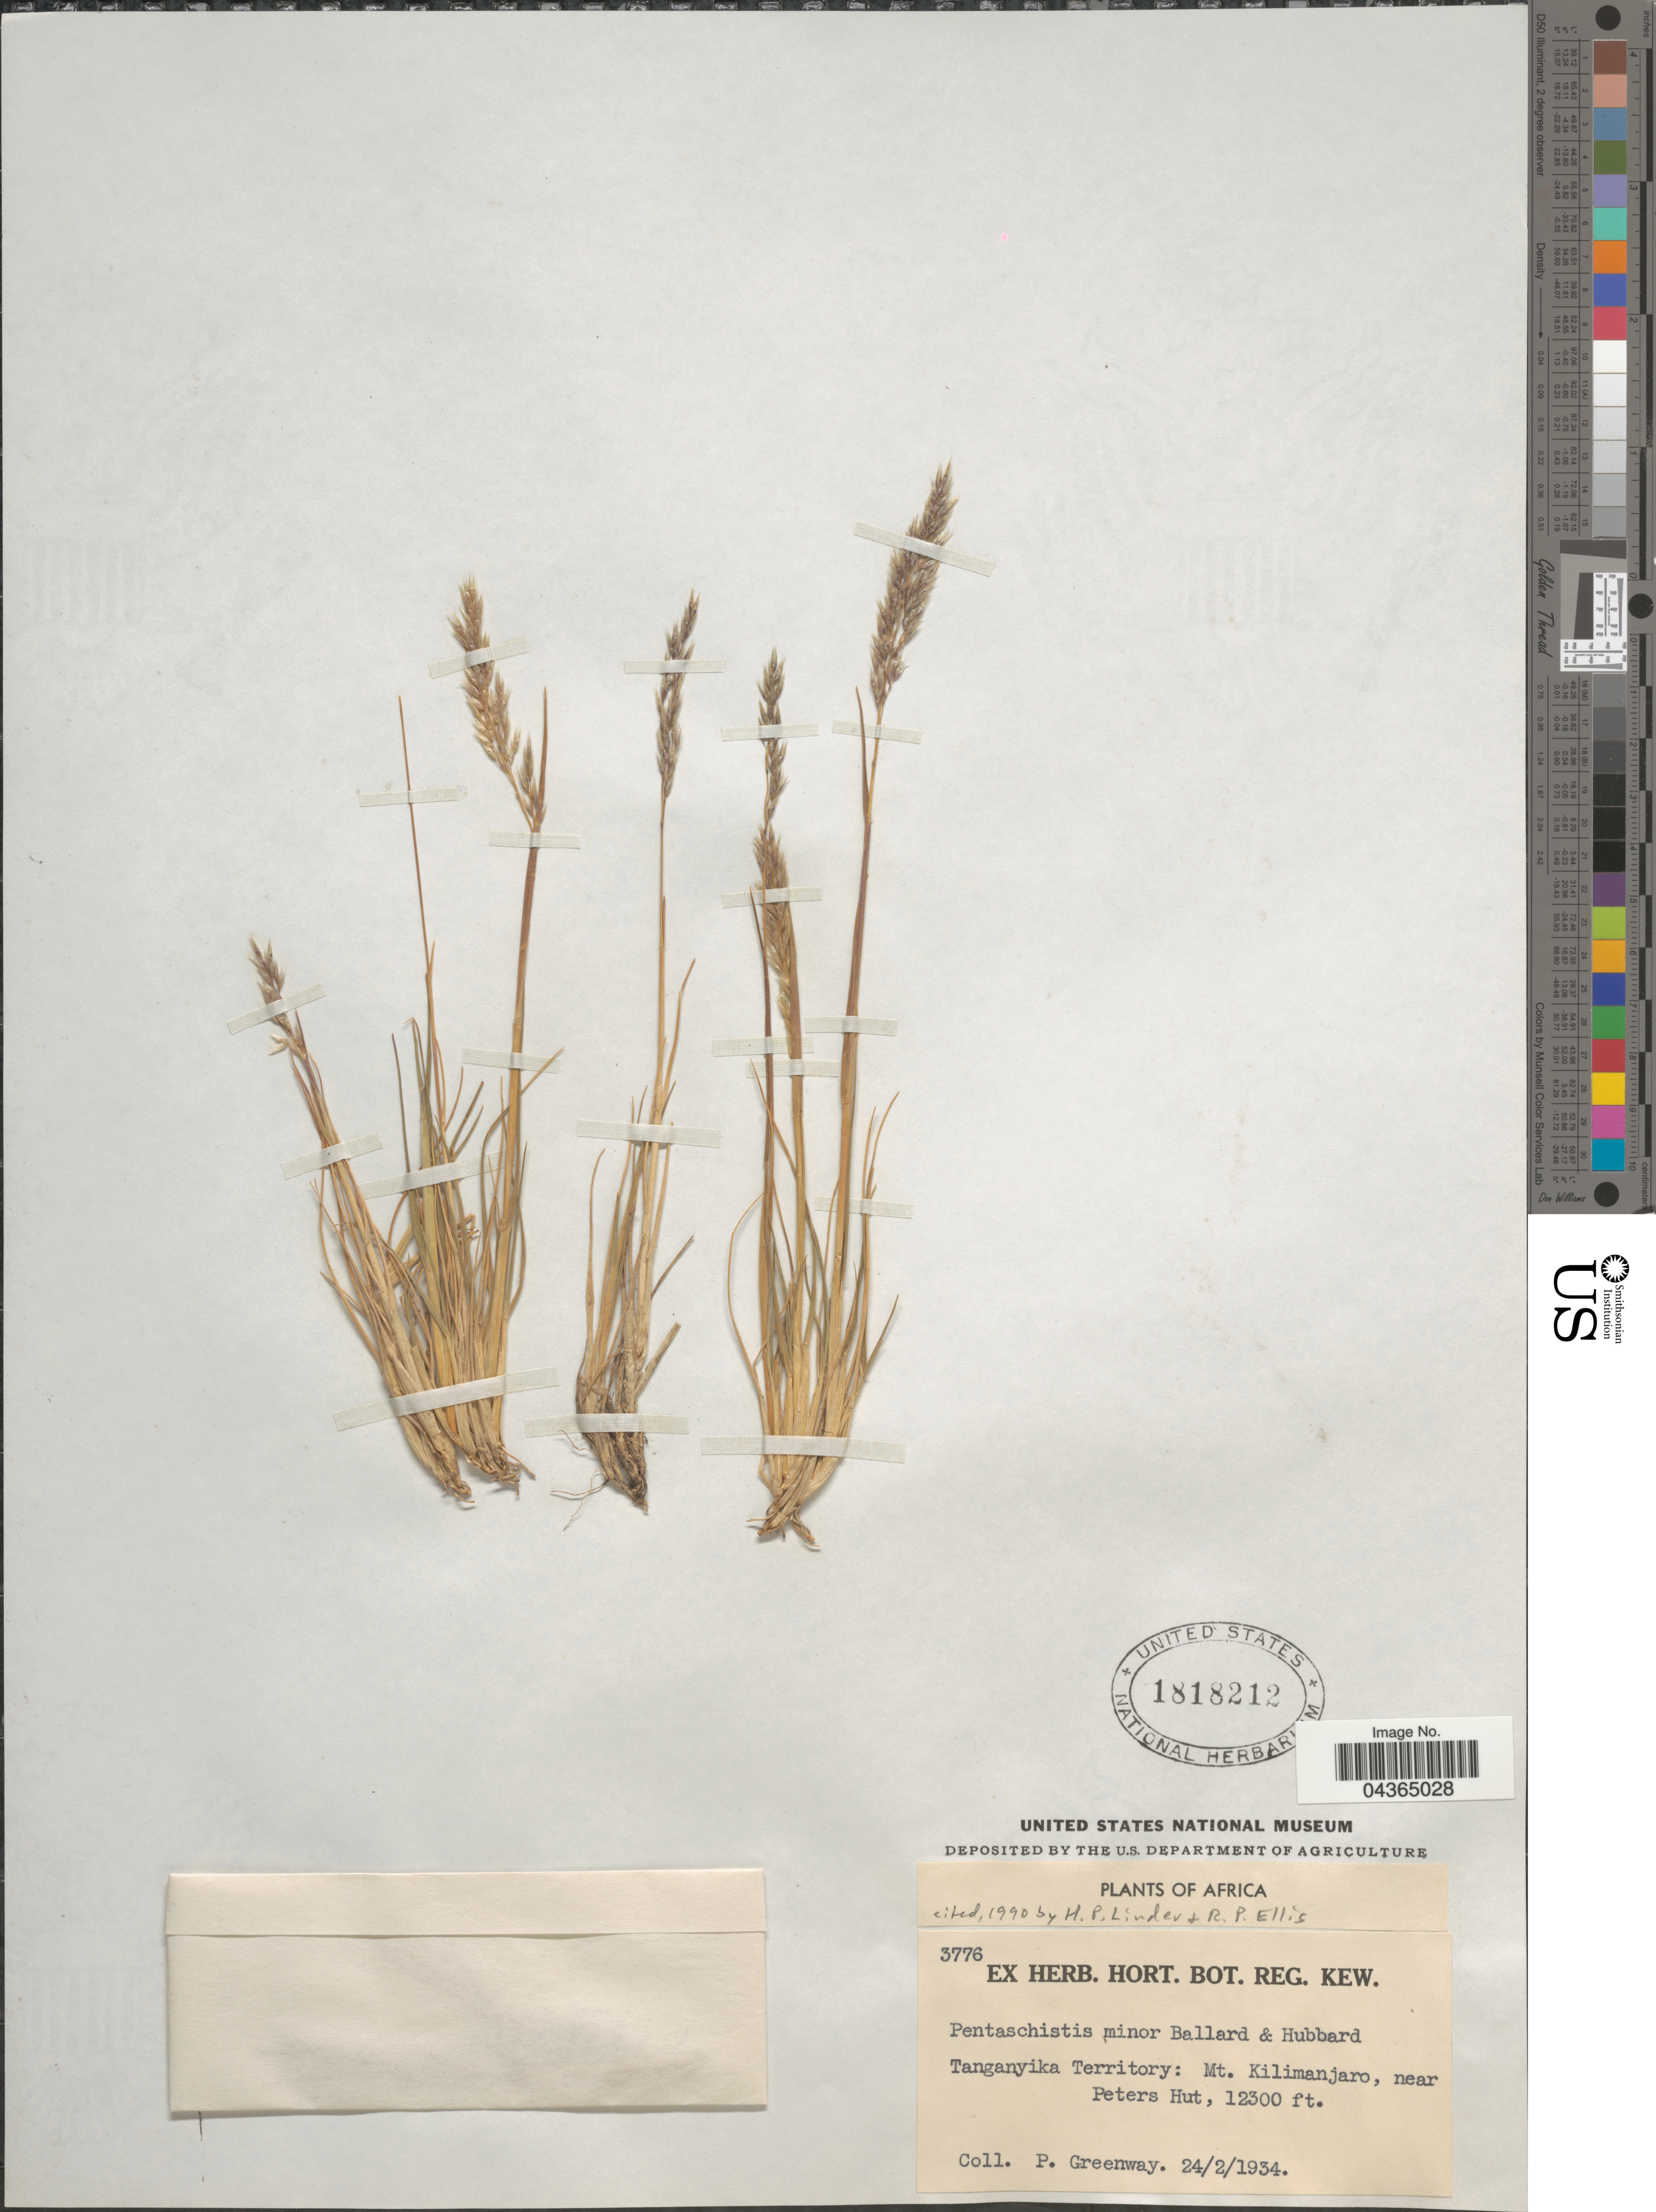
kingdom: Plantae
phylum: Tracheophyta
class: Liliopsida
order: Poales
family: Poaceae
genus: Pentameris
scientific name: Pentameris minor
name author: (Ballard & C.E. Hubb.) Galley & H.P. Linder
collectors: P. J. Greenway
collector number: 3776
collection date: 1934-02-24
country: Tanzania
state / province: Kilimanjaro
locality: Tanganyika Territory: Mt. Kilimanjaro, near Peters Hut.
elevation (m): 3749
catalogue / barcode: US 1818212